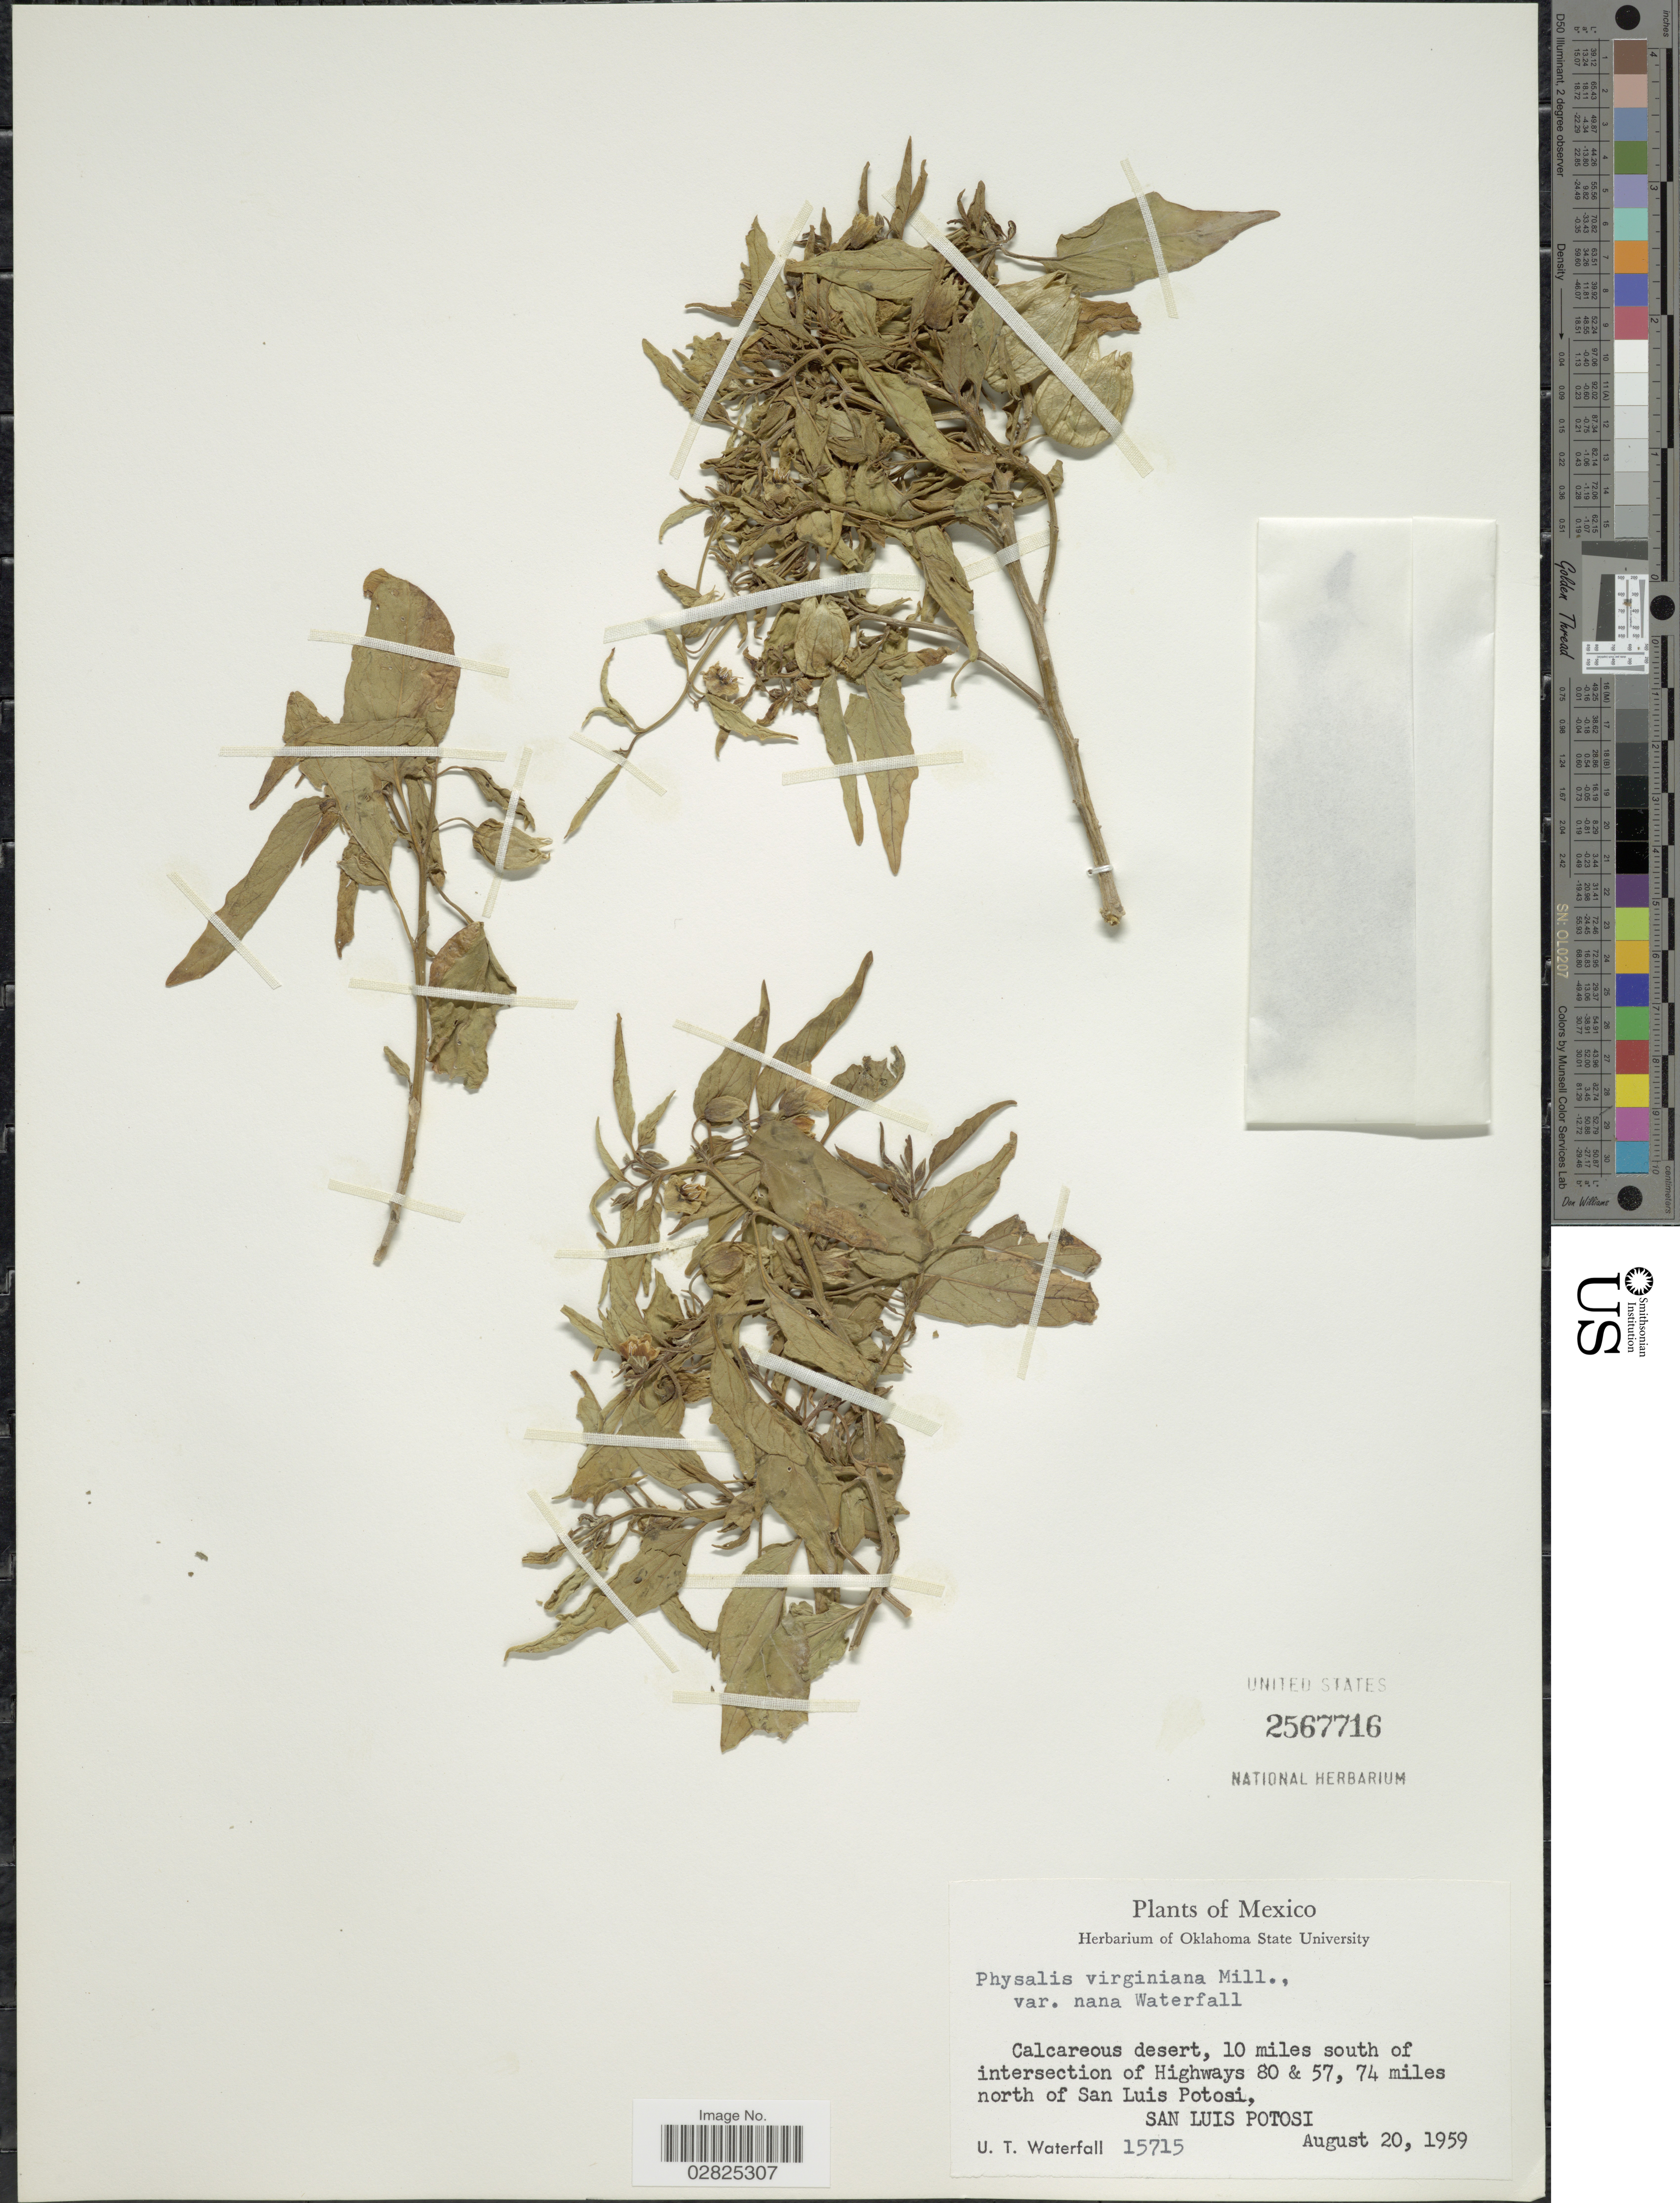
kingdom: Plantae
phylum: Tracheophyta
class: Magnoliopsida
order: Solanales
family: Solanaceae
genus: Physalis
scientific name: Physalis virginiana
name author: Mill.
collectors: U. T. Waterfall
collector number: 15715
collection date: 1959-08-20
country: Mexico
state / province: San Luis Potosí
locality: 10 miles south of intersection of Highways 80 & 57, 74 miles north of San Luis Potosi.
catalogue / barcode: US 2567716